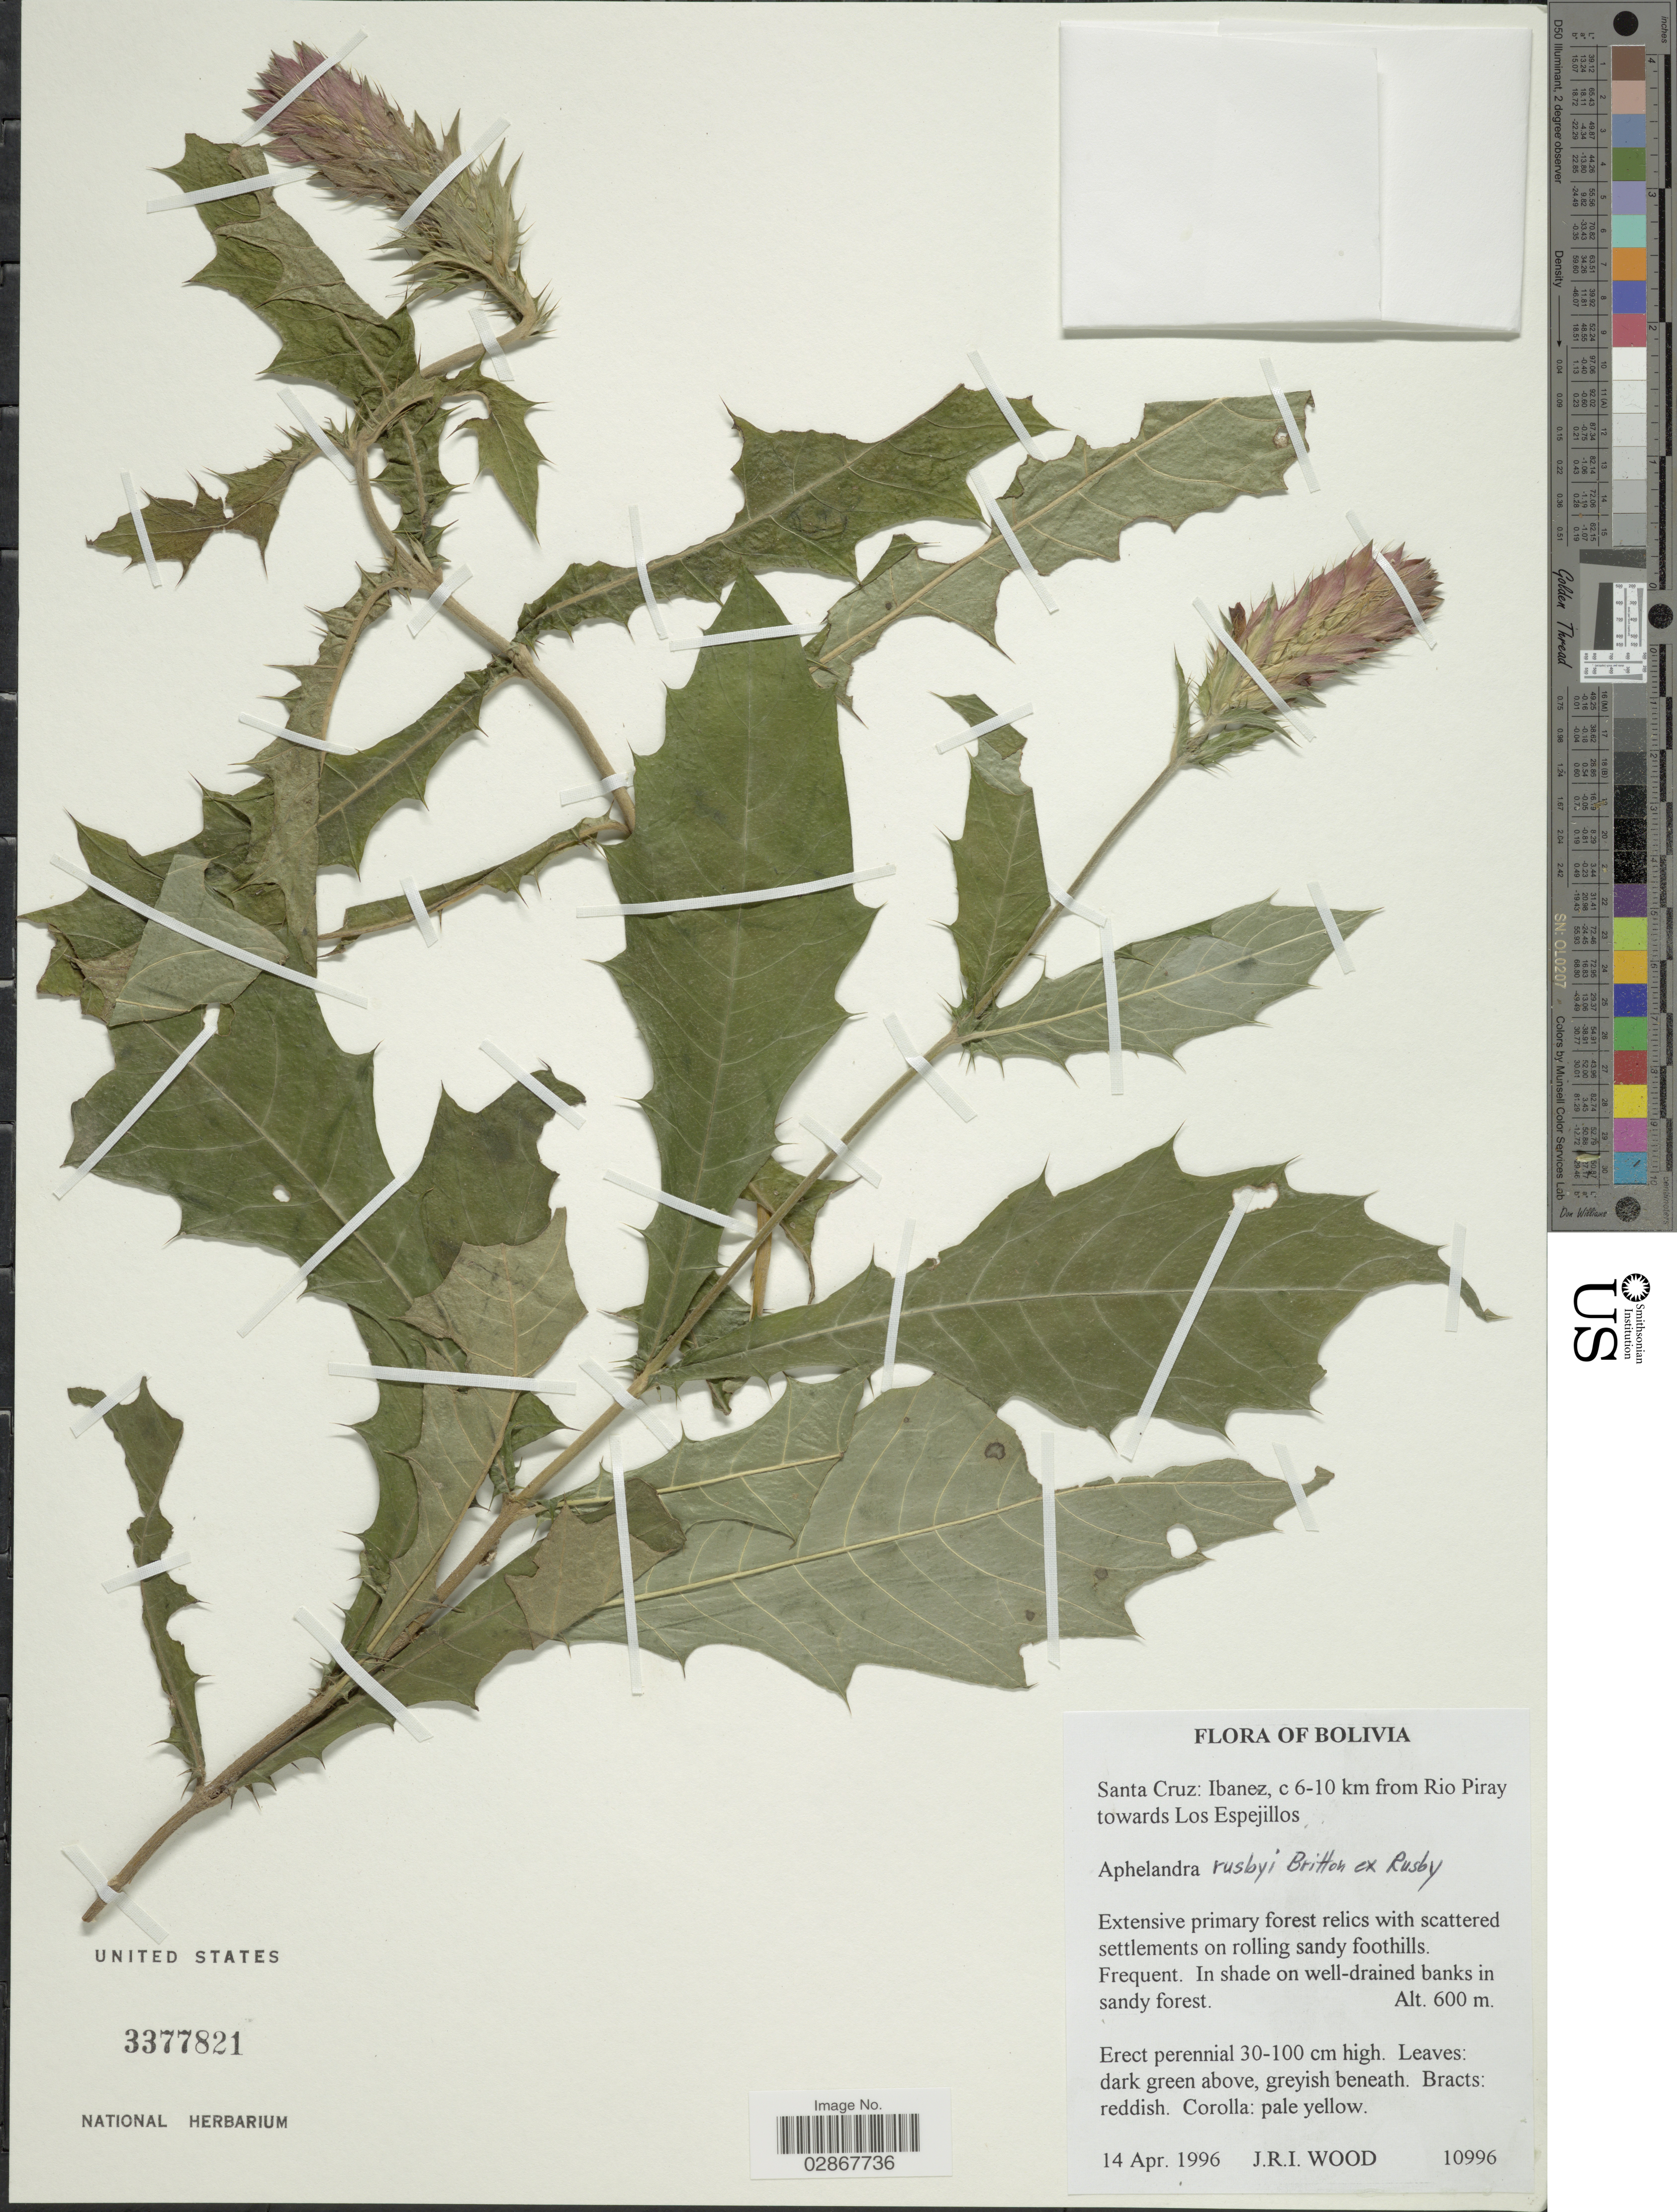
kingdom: Plantae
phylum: Tracheophyta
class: Magnoliopsida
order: Lamiales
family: Acanthaceae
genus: Aphelandra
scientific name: Aphelandra rusbyi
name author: Britton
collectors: J. R. I. Wood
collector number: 10996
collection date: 1996-04-14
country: Bolivia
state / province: Santa Cruz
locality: Ibanez, c 6-10 km from Rio Piray towards Los Espejillos.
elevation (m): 600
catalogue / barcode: US 3377821